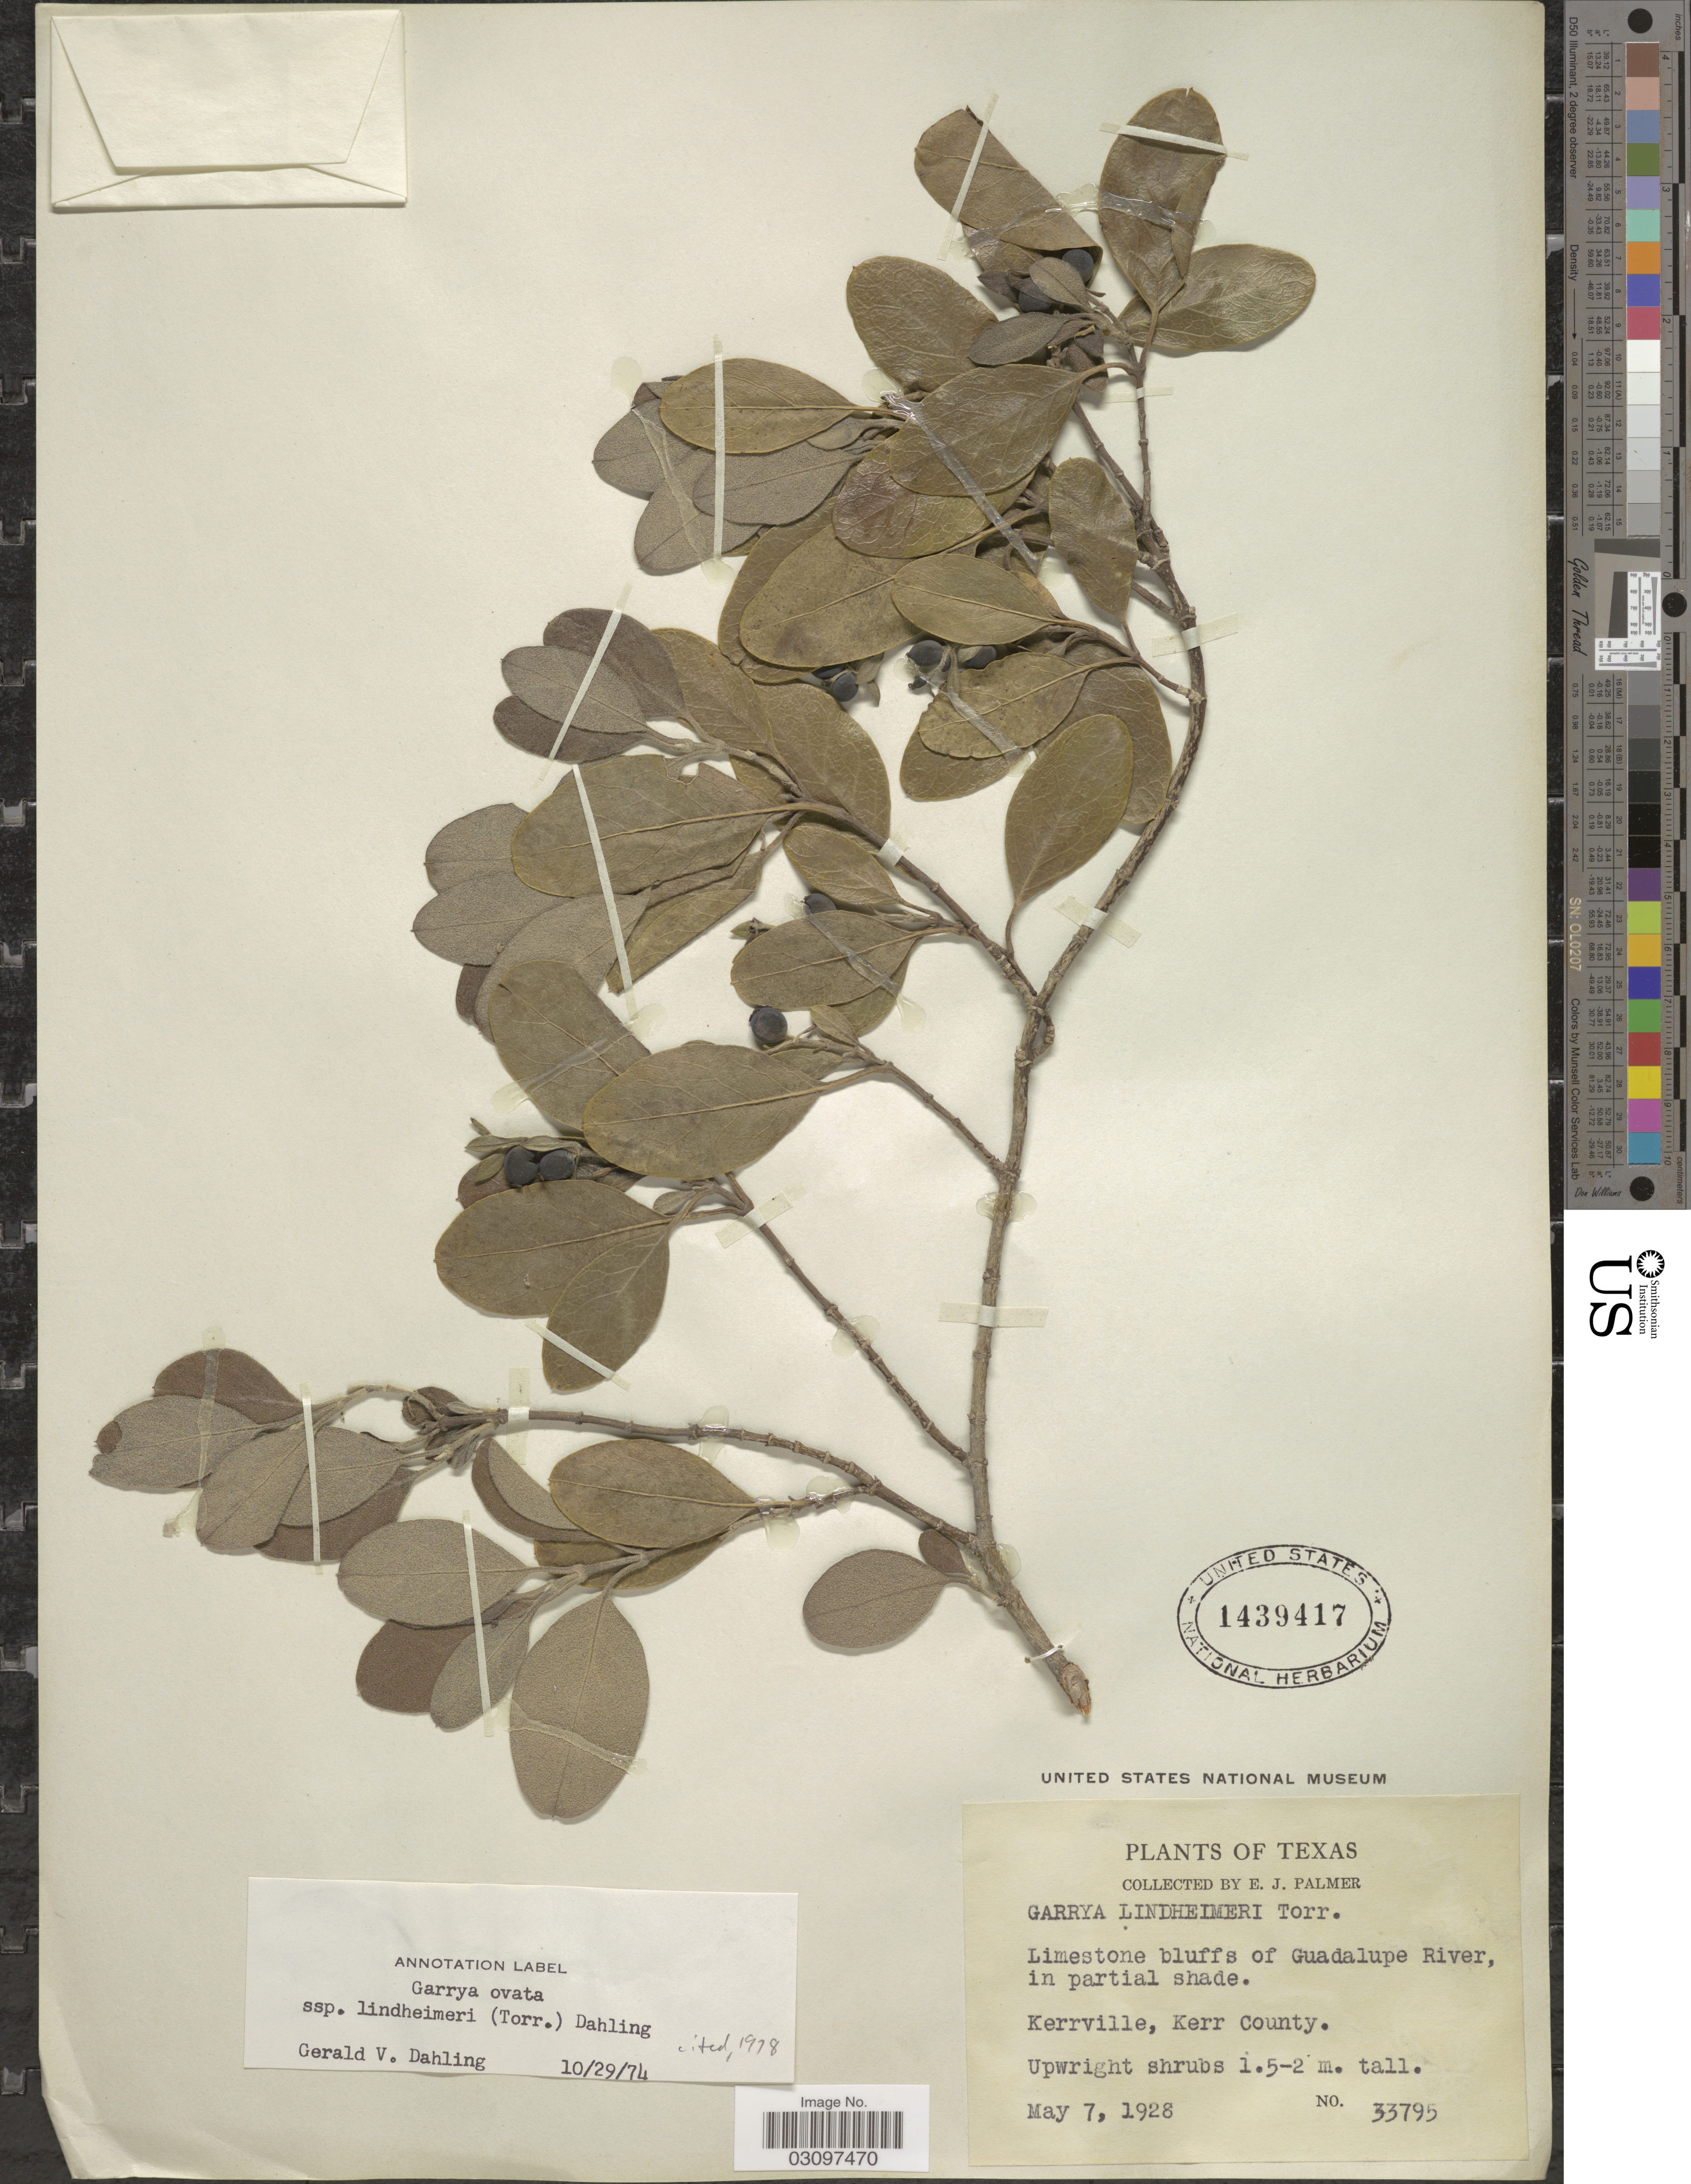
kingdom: Plantae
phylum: Tracheophyta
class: Magnoliopsida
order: Garryales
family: Garryaceae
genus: Garrya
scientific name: Garrya ovata subsp. lindheimeri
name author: (Torr.) Dahling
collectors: E. J. Palmer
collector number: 33795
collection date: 1928-05-07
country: United States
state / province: Texas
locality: Limestone bluffs of Guadalupe River, in partial shade. Kerrville, Kerr County.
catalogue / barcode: US 1439417